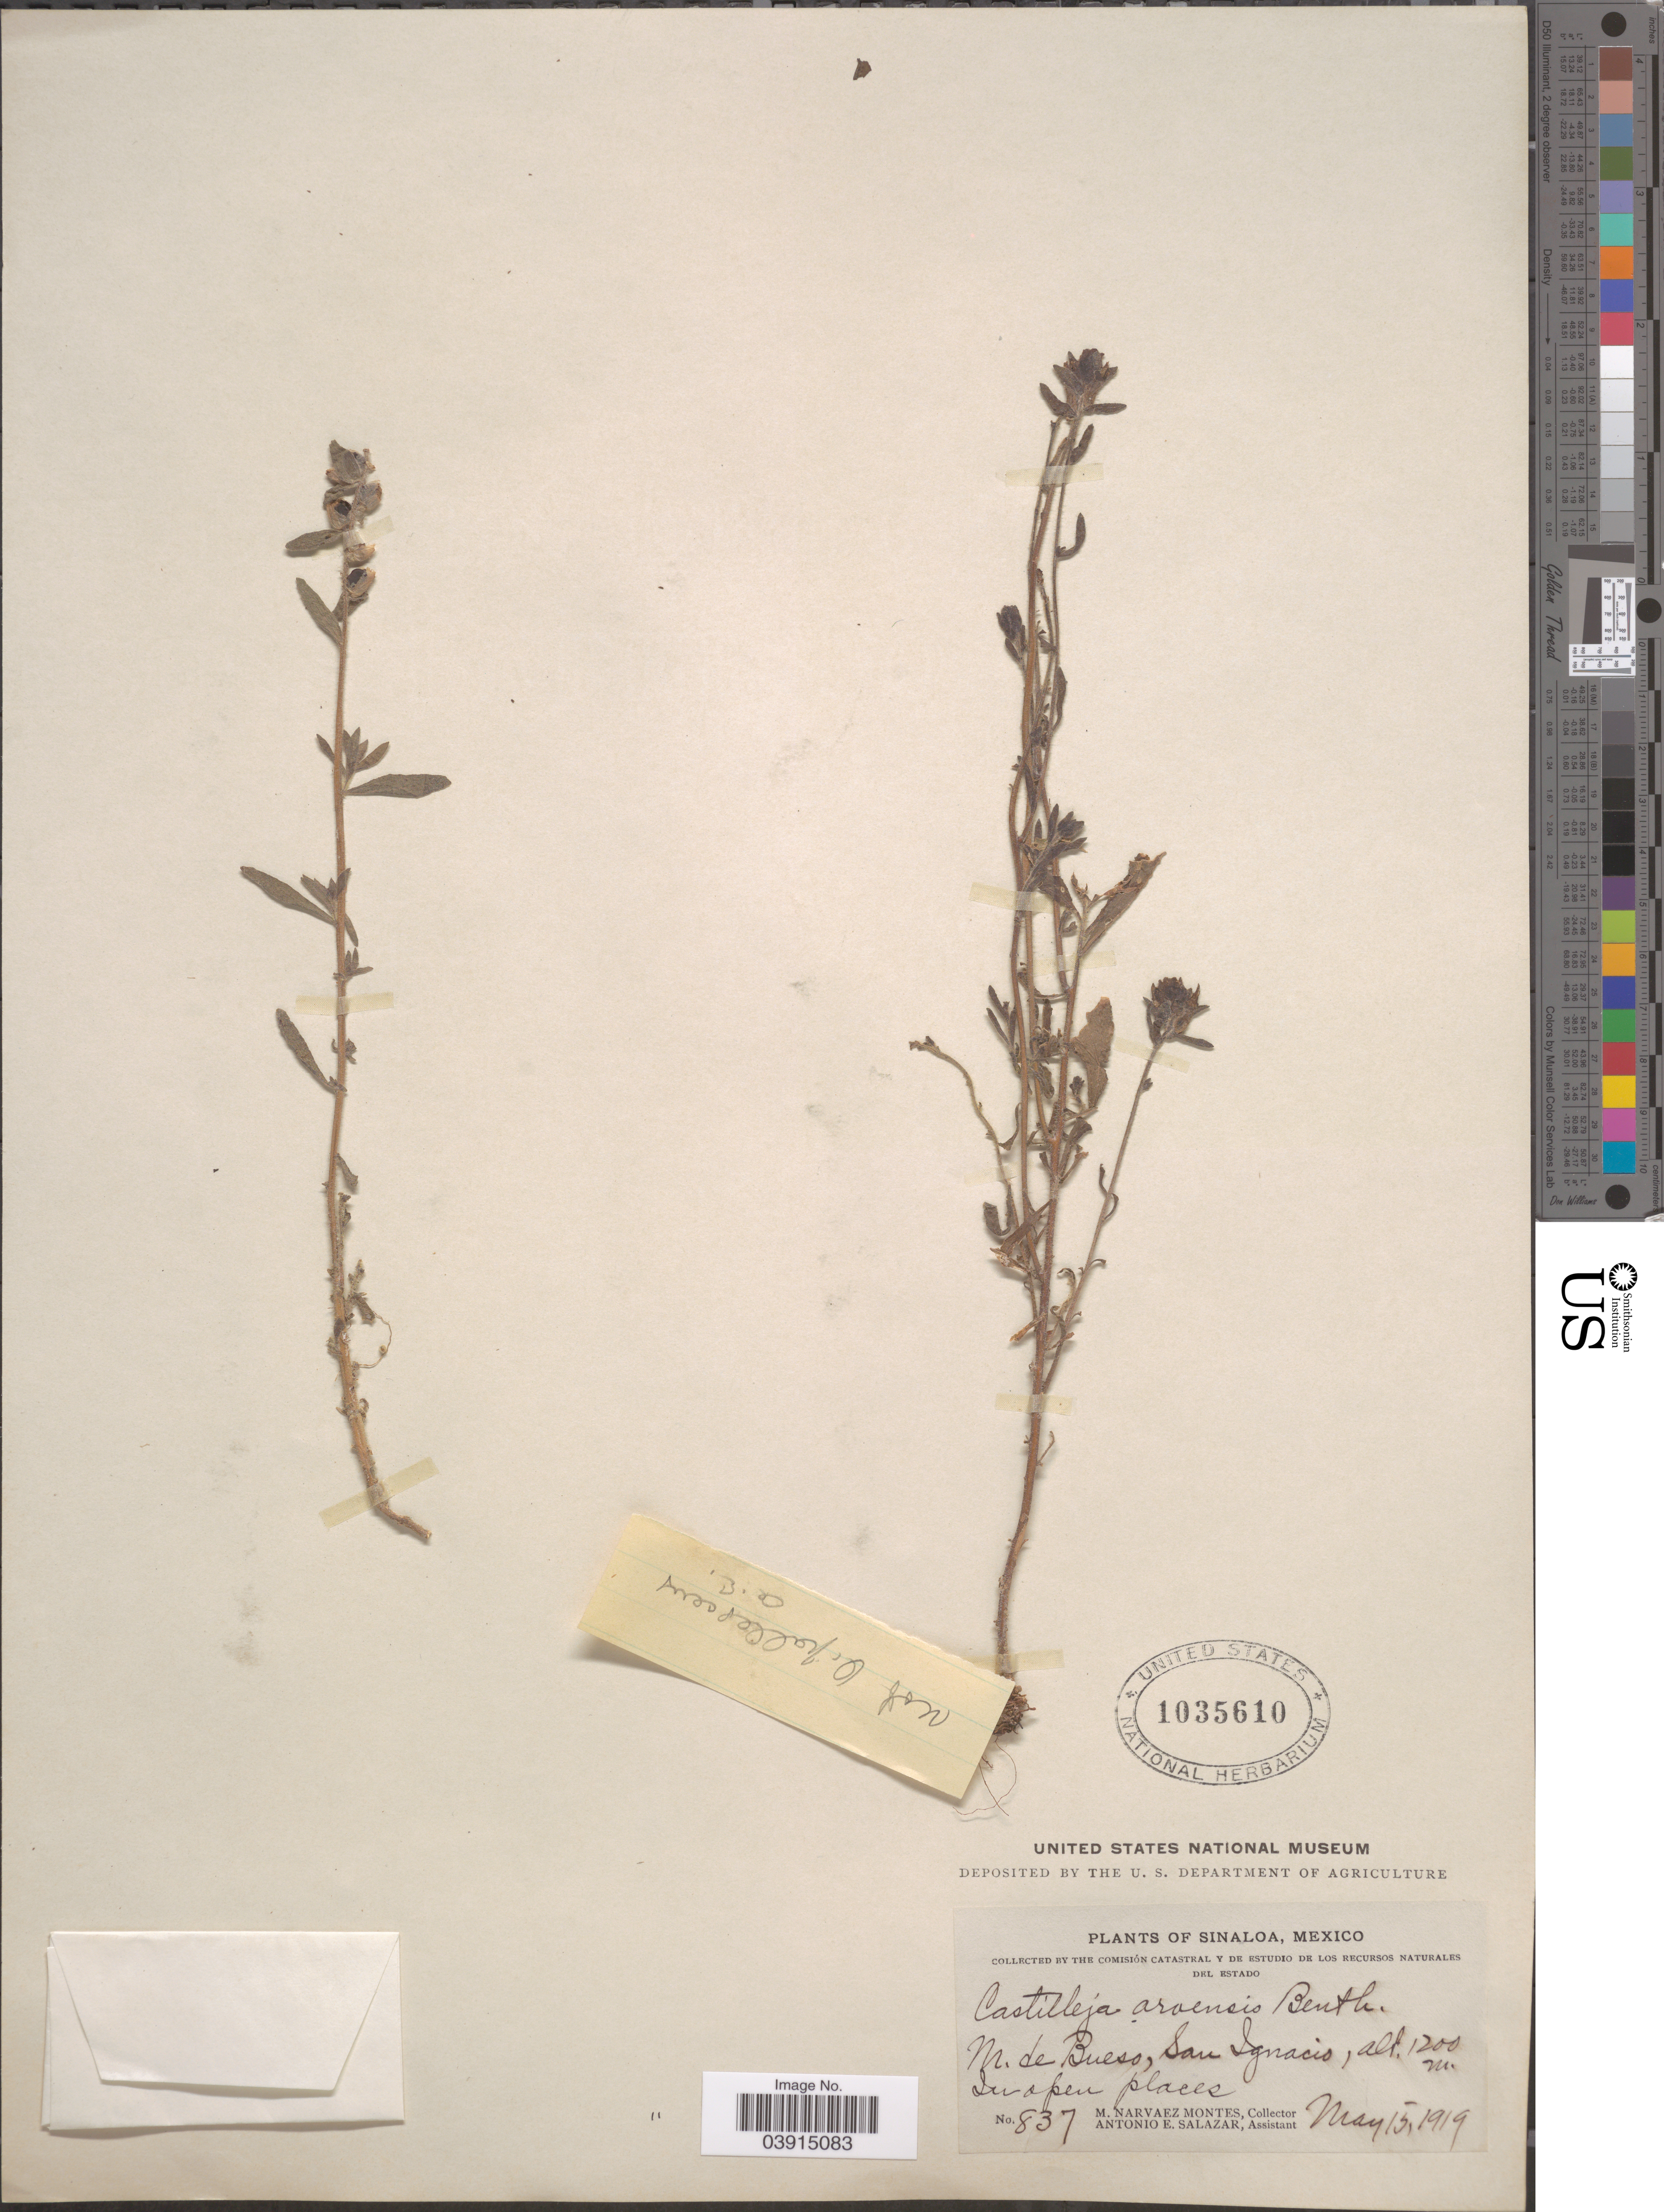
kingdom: Plantae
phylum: Tracheophyta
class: Magnoliopsida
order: Lamiales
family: Orobanchaceae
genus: Castilleja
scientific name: Castilleja arvensis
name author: Schltdl. & Cham.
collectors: M. Narvaez-Montes & A. E. Salazar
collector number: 837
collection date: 1919-05-15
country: Mexico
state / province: Sinaloa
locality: M. de Bueso, San Ignacio.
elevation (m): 1200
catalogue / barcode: US 1035610